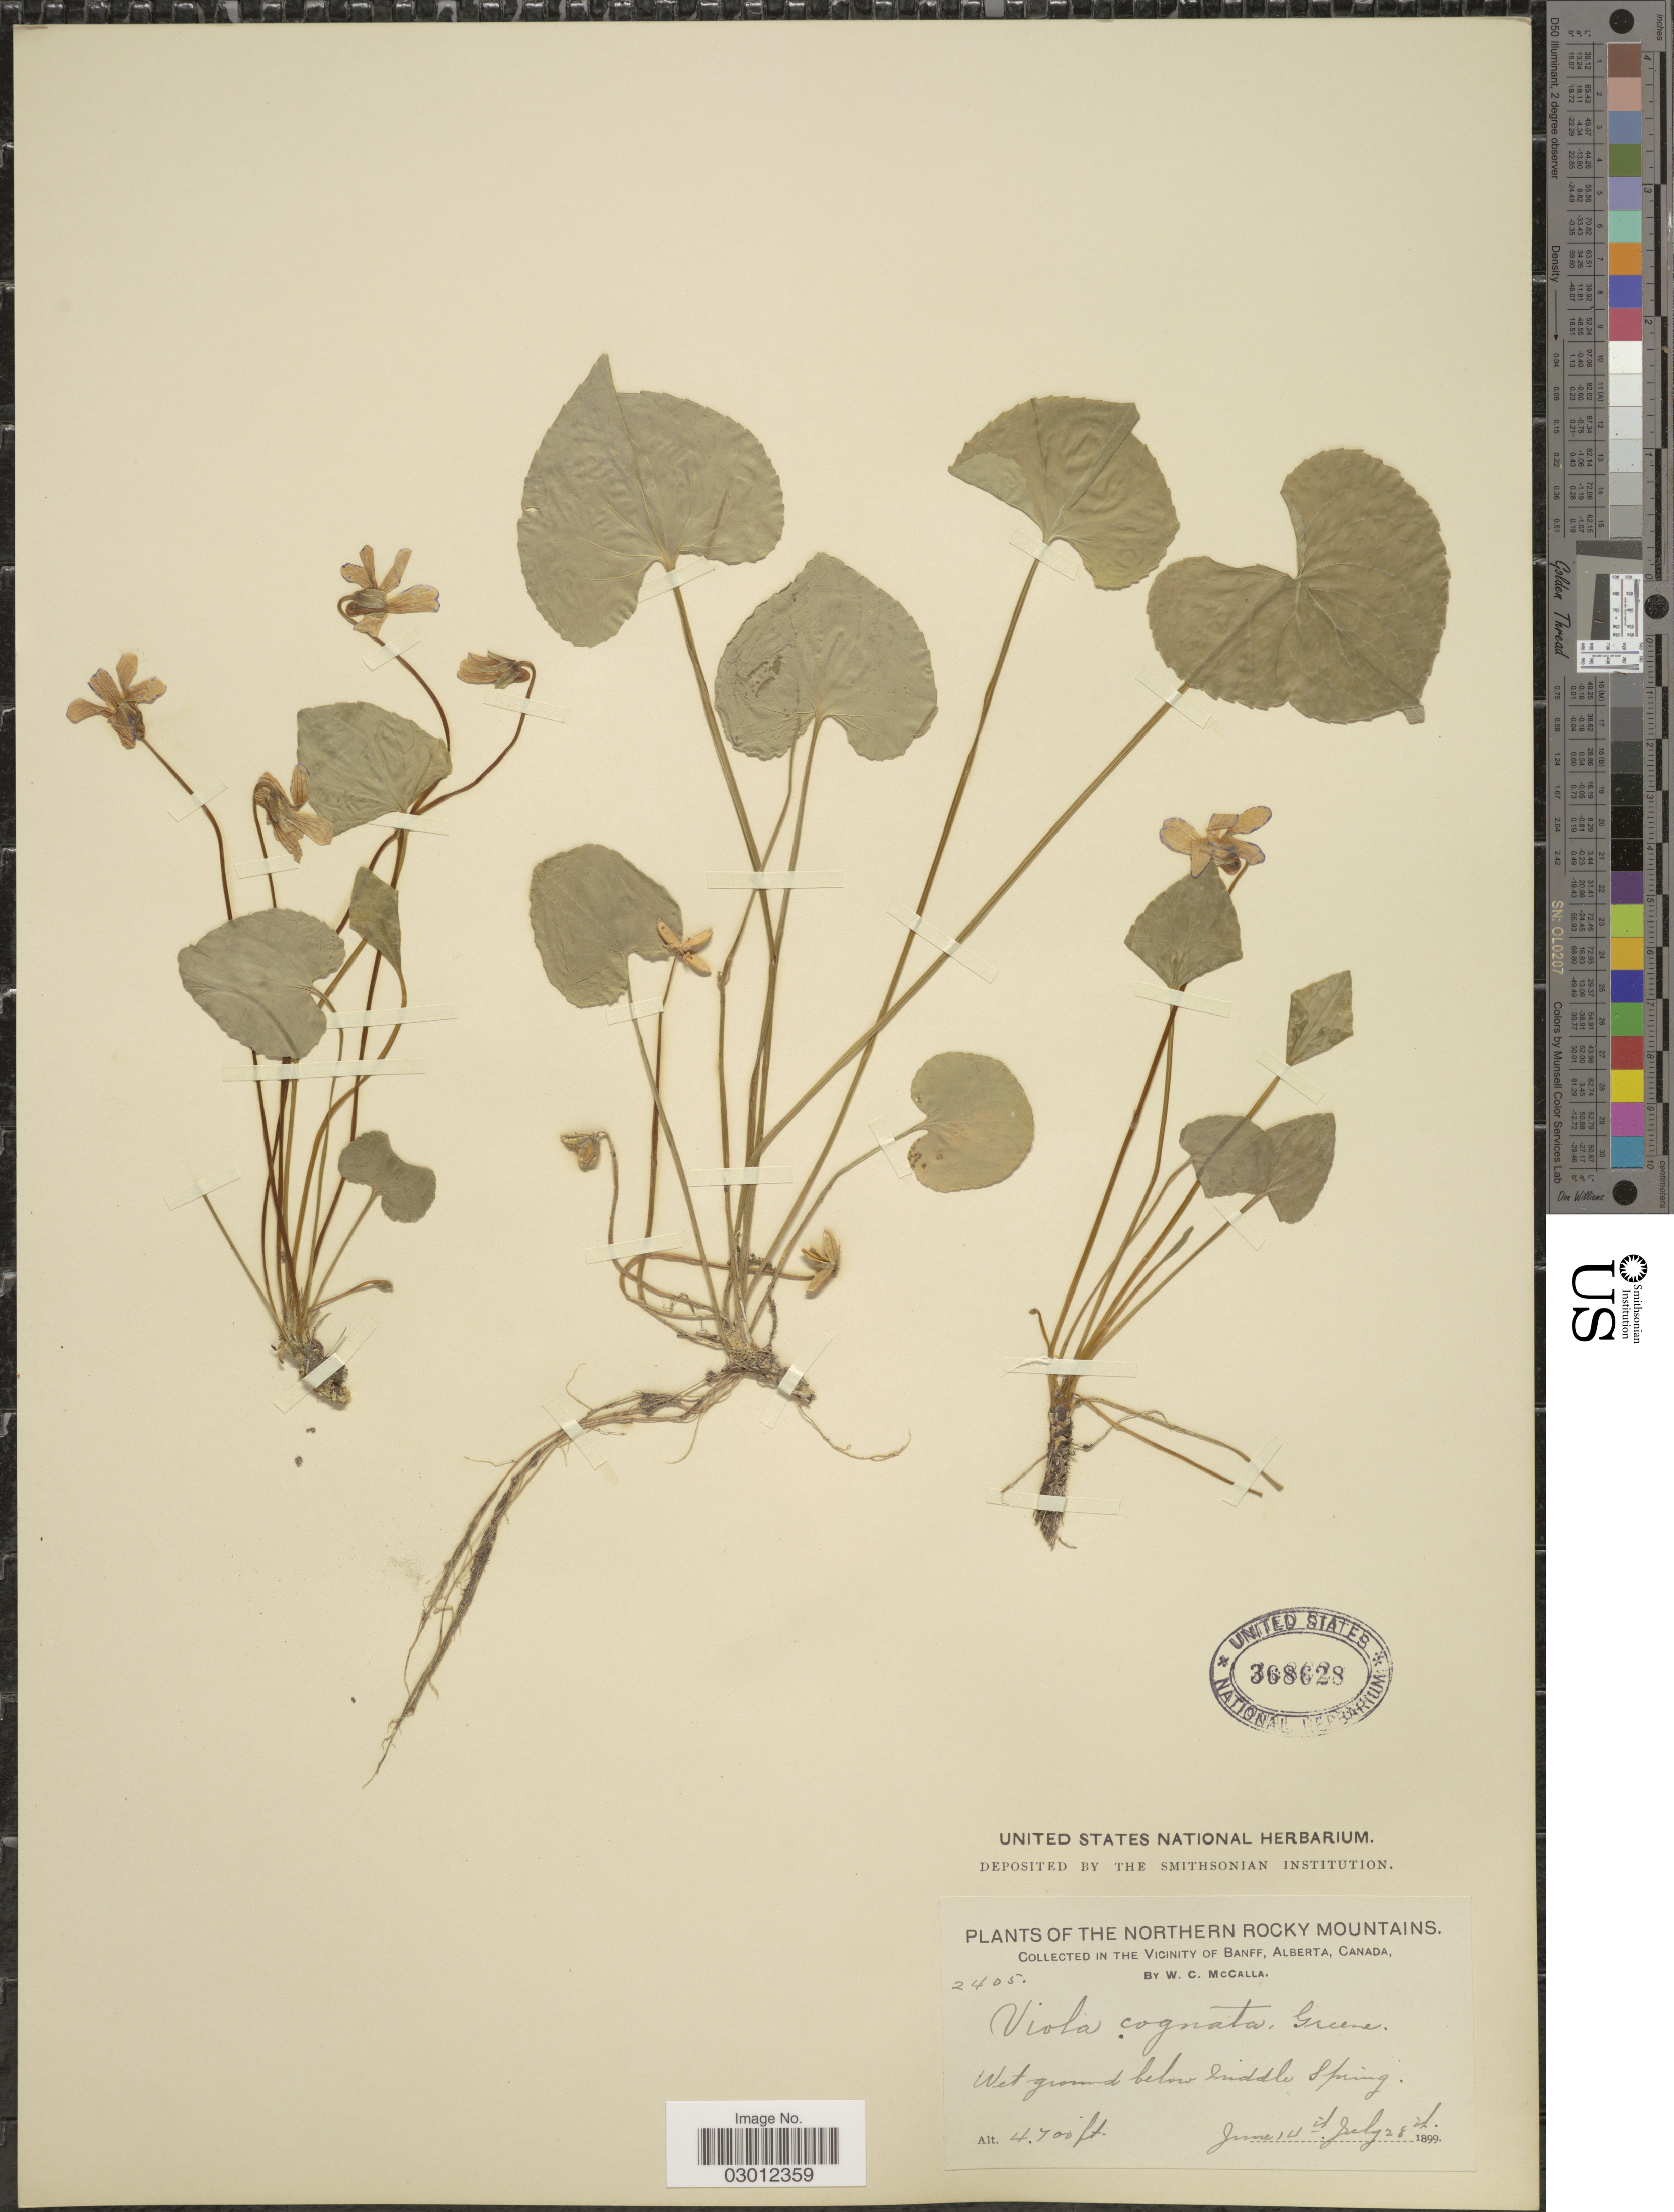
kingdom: Plantae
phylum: Tracheophyta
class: Magnoliopsida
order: Malpighiales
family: Violaceae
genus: Viola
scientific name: Viola nephrophylla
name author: Greene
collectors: W. McCalla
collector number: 2405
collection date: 1899-06-14/1899-07-28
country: Canada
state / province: Alberta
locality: Northern Rocky Mountains. In the vicinity of Banff. Wet ground below Middle Spring.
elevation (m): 1433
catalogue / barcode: US 368628